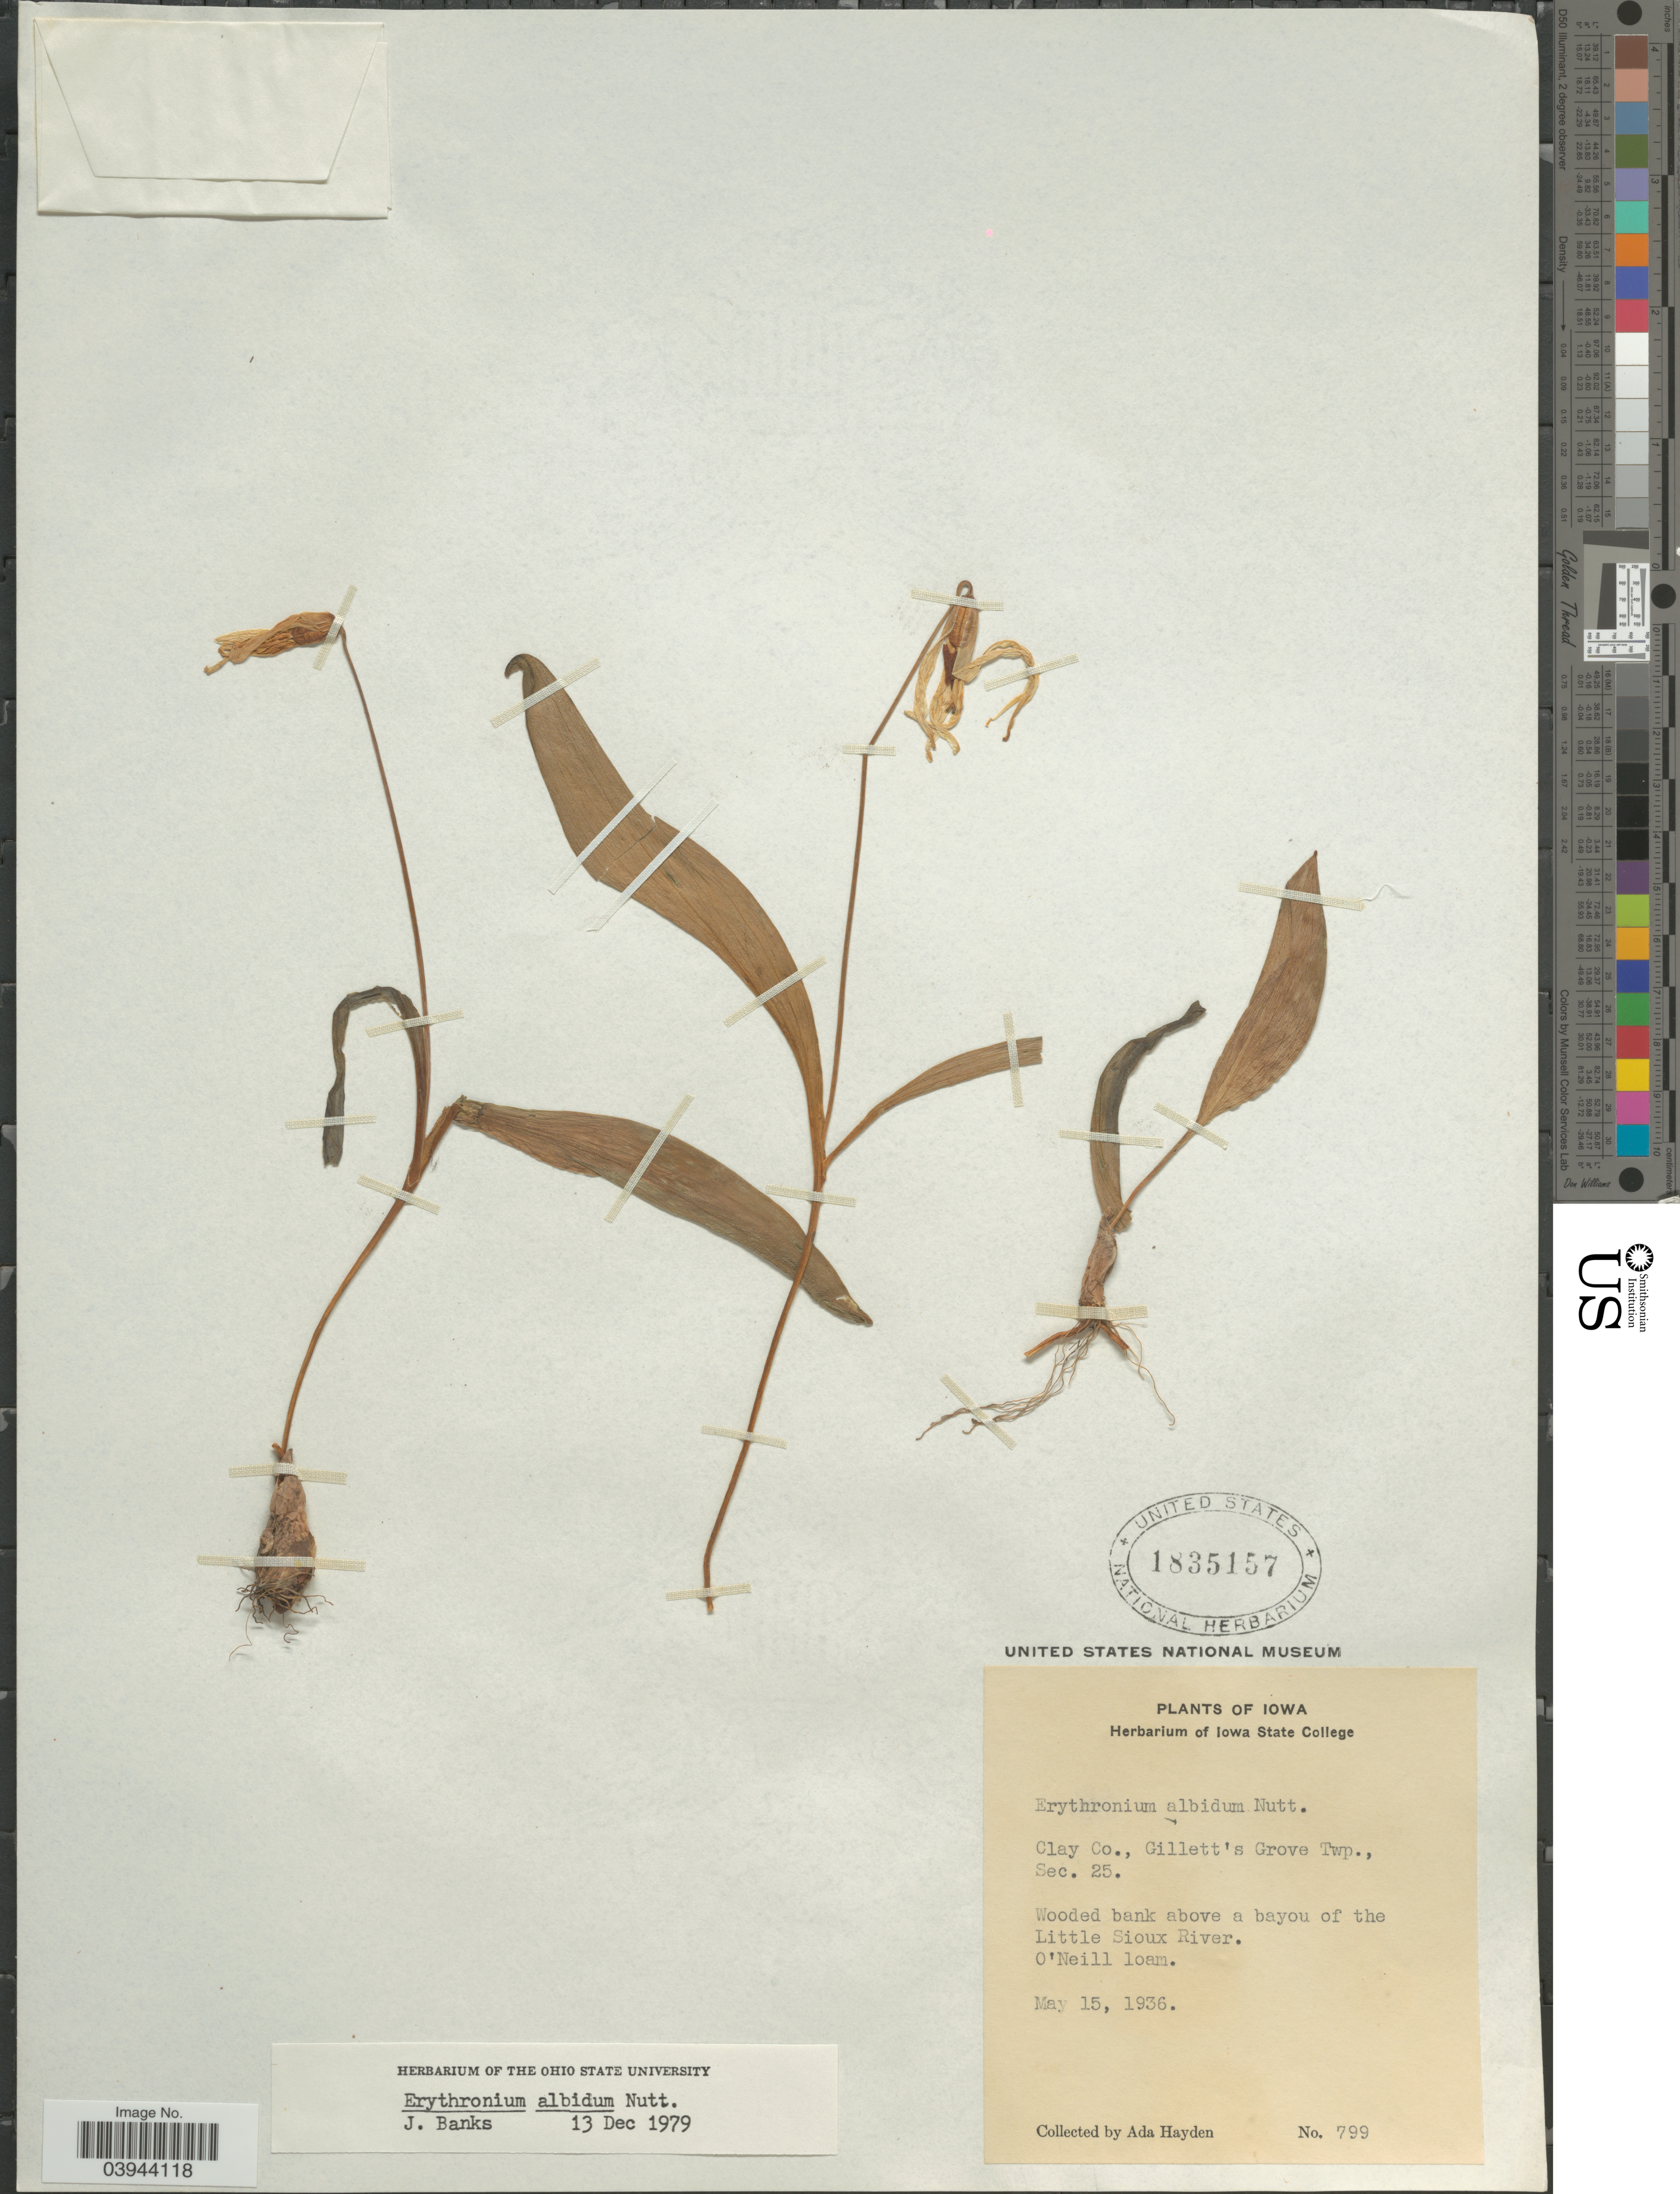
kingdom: Plantae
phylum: Tracheophyta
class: Liliopsida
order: Liliales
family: Liliaceae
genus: Erythronium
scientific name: Erythronium albidum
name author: Nutt.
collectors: Ada Hayden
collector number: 799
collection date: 1936-05-15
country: United States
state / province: Iowa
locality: Clay Co., Gillett's Grove Twp., Sec. 25. Wooded bank above a bayou of the Little Sioux River. O' Neill loam.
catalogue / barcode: US 1835157